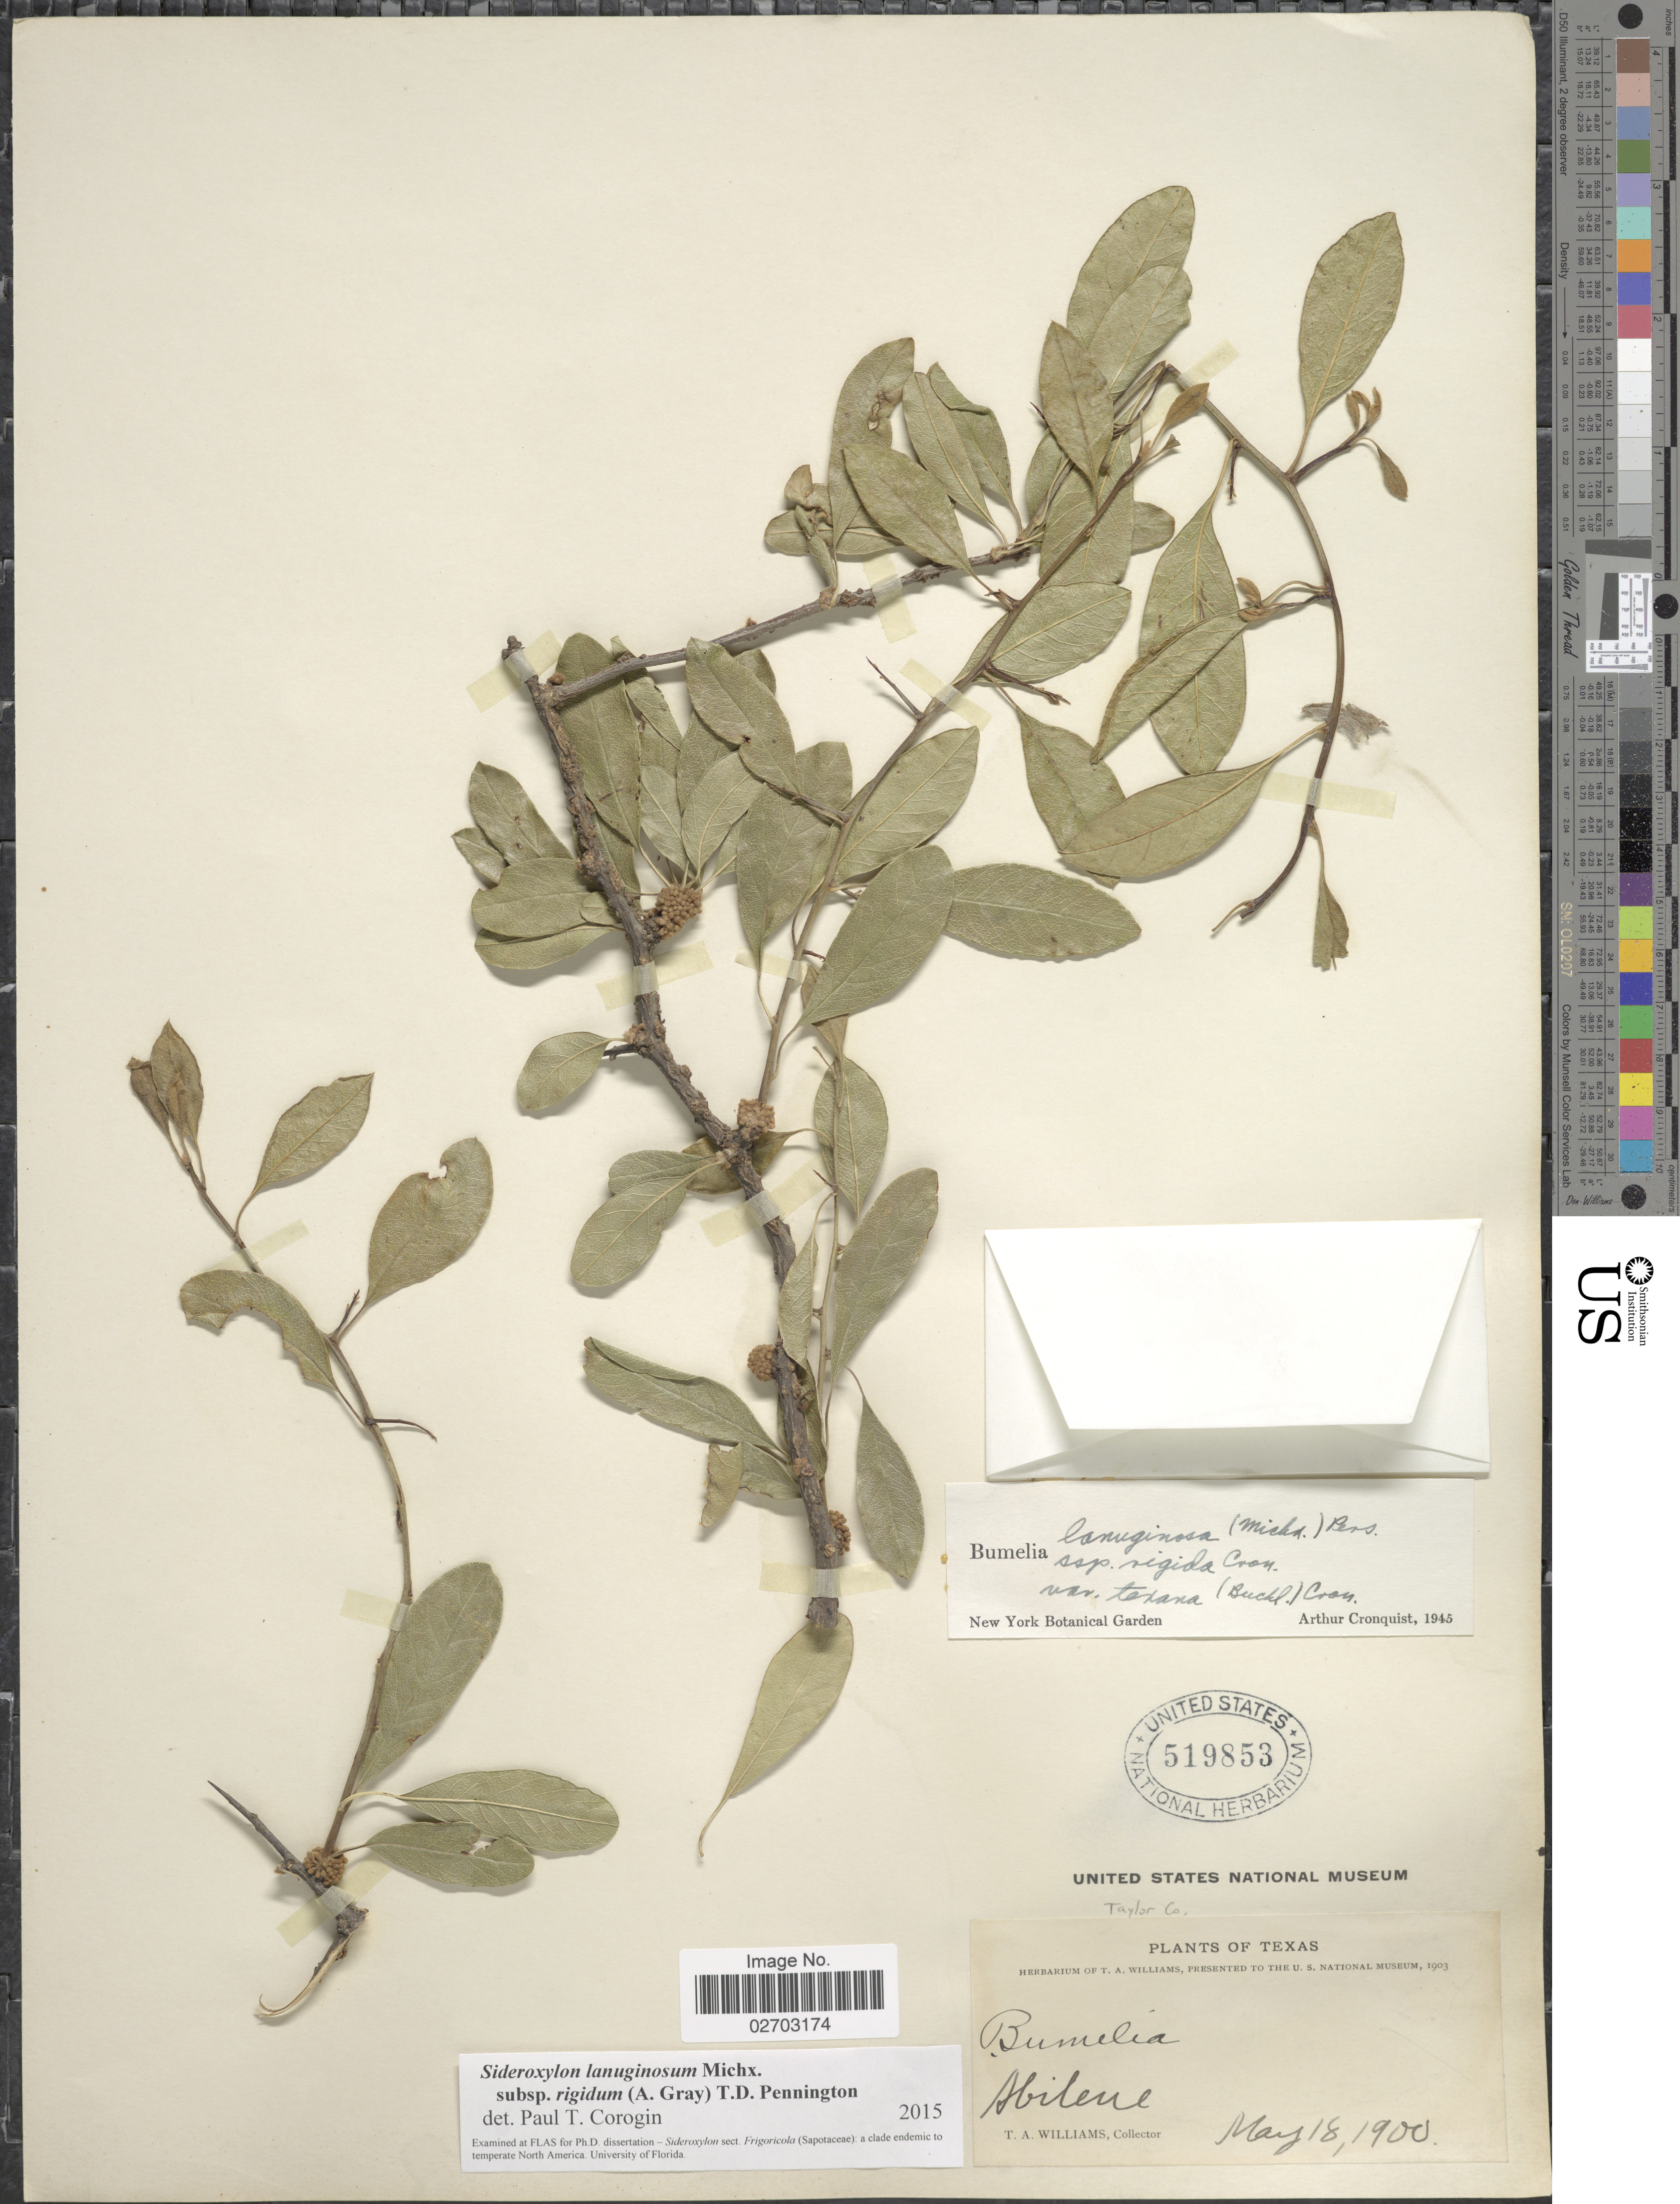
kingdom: Plantae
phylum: Tracheophyta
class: Magnoliopsida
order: Ericales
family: Sapotaceae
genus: Sideroxylon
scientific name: Sideroxylon lanuginosum subsp. rigidum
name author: (A. Gray) T.D. Penn.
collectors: T. A. Williams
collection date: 1900-05-18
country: United States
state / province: Texas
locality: Abilene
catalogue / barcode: US 519853